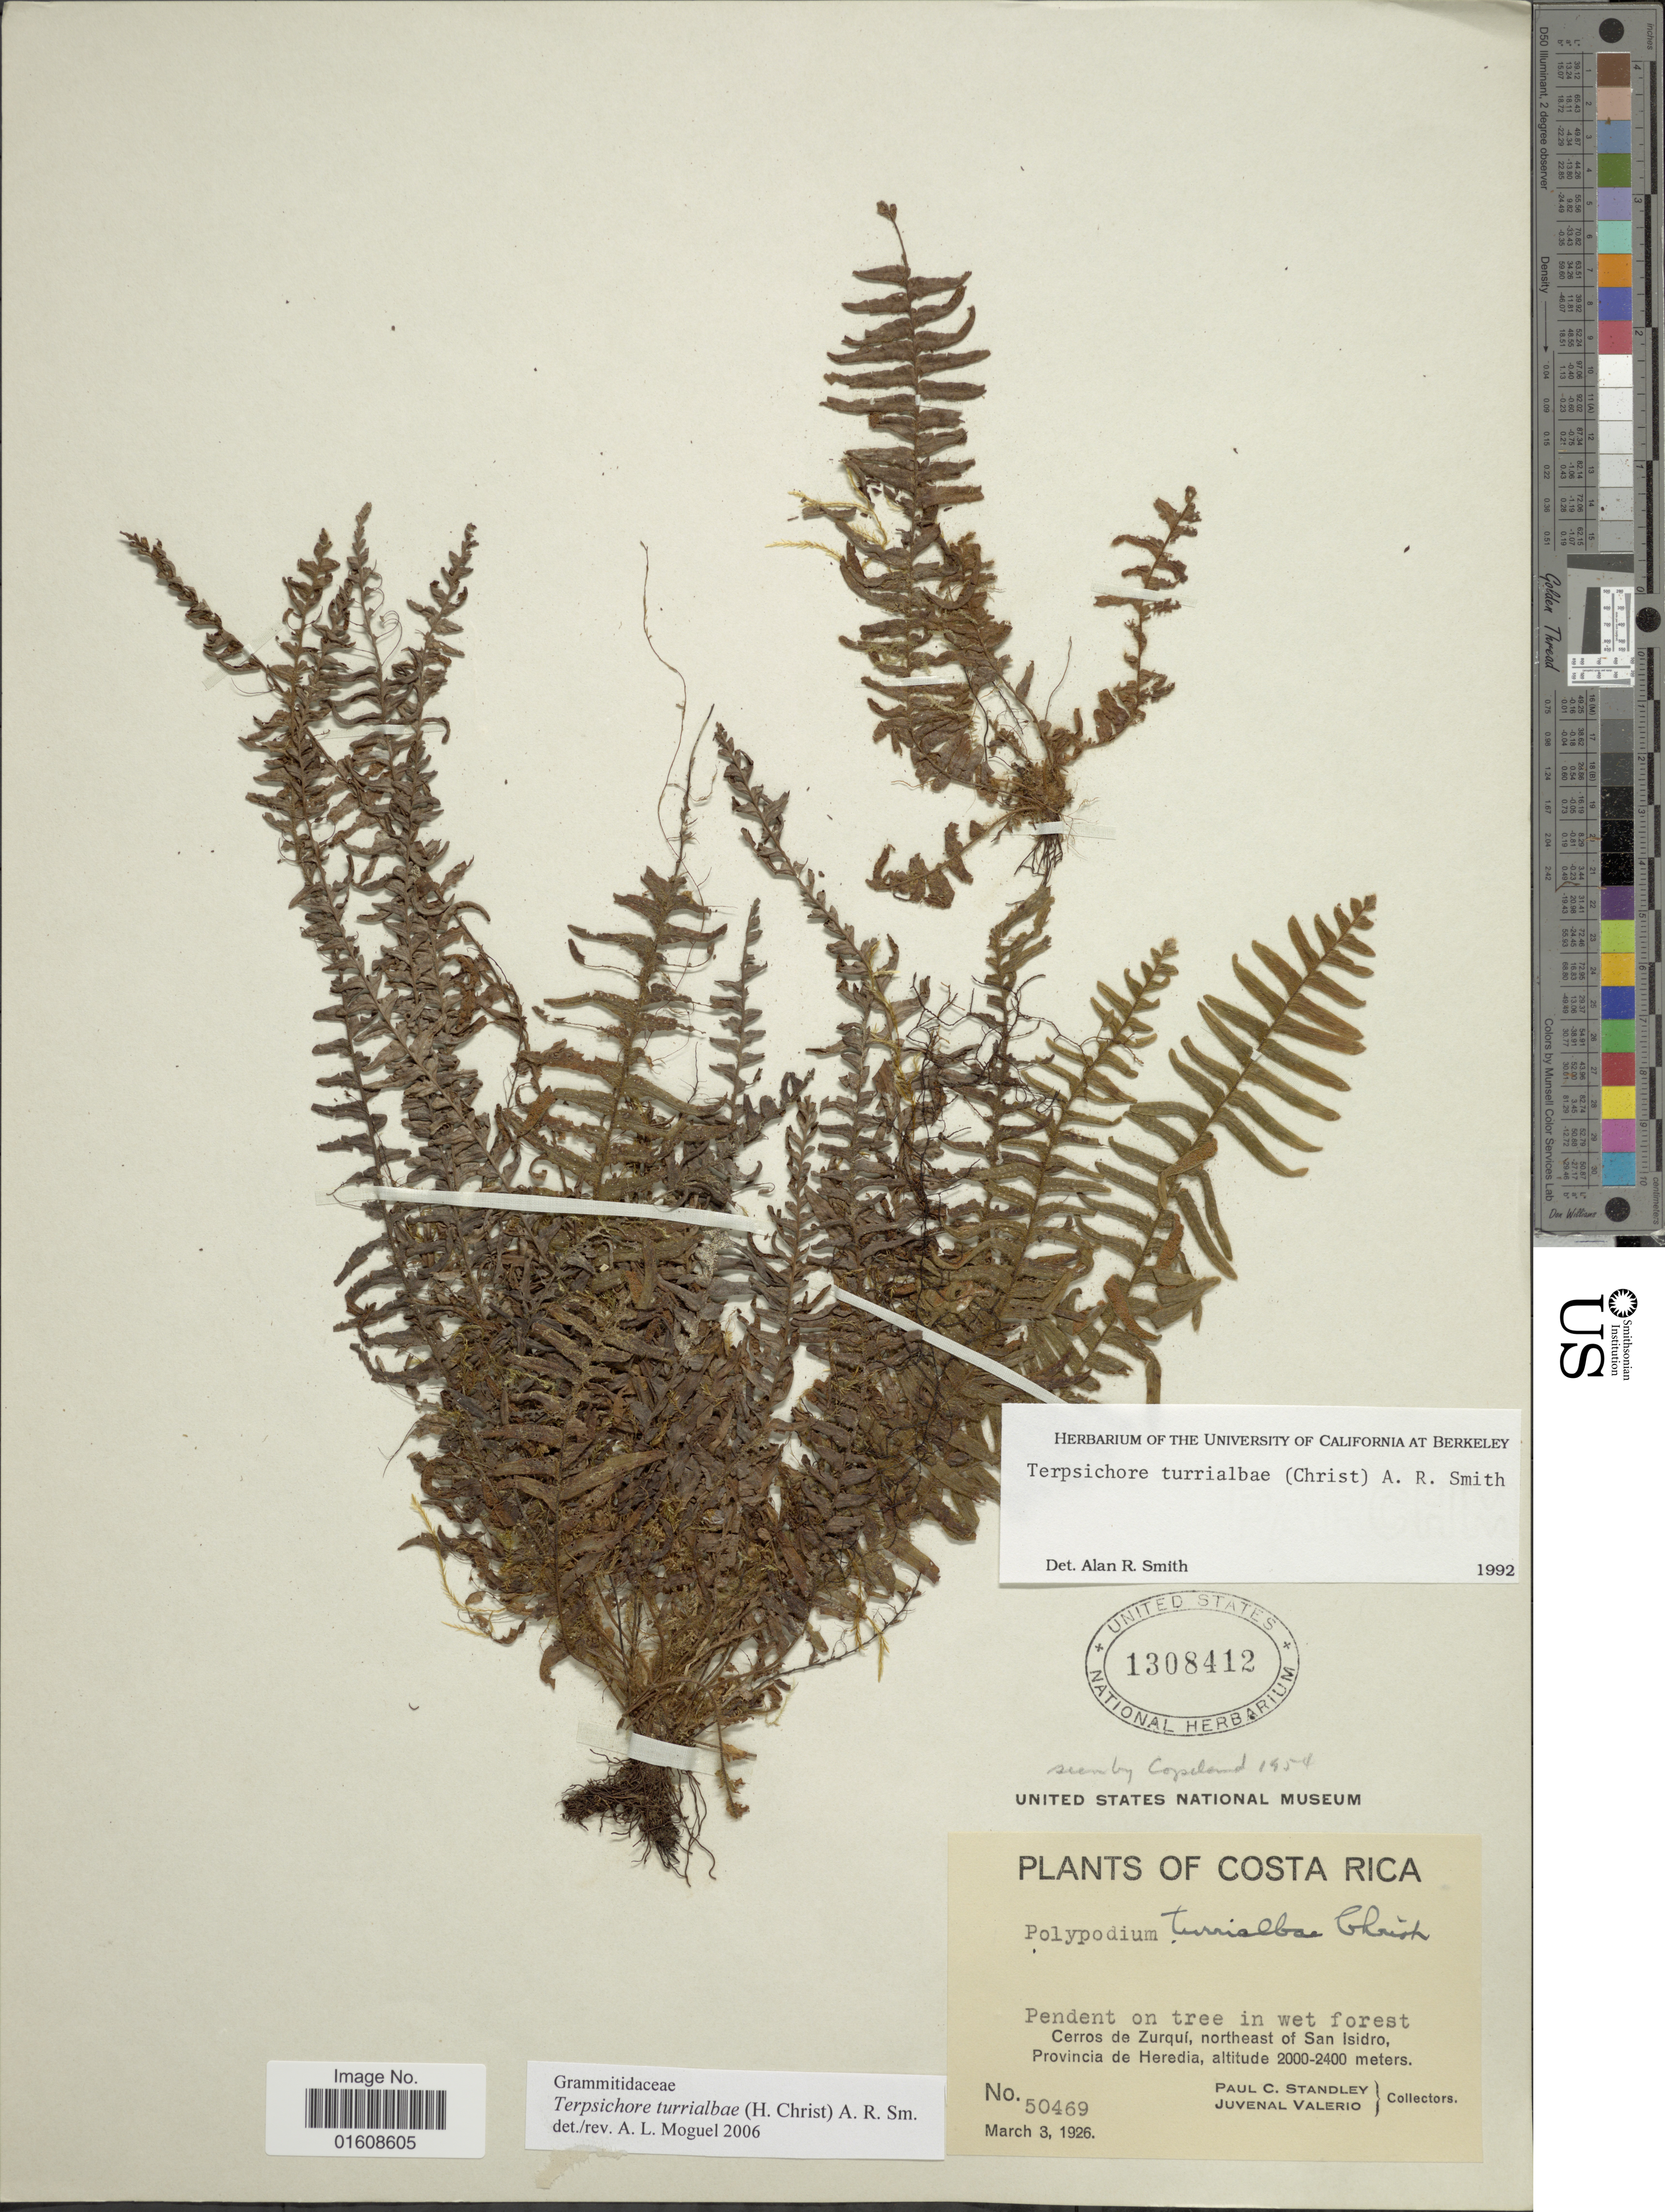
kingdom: Plantae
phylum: Tracheophyta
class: Polypodiopsida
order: Polypodiales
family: Polypodiaceae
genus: Alansmia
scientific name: Alansmia turrialbae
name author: (Christ) Moguel & M. Kessler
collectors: P. C. Standley & J. Valerio R.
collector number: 50469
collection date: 1926-03-03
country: Costa Rica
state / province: Heredia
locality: Cerros de Zurquí, northeast of San Isidro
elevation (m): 2000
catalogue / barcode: US 1308412